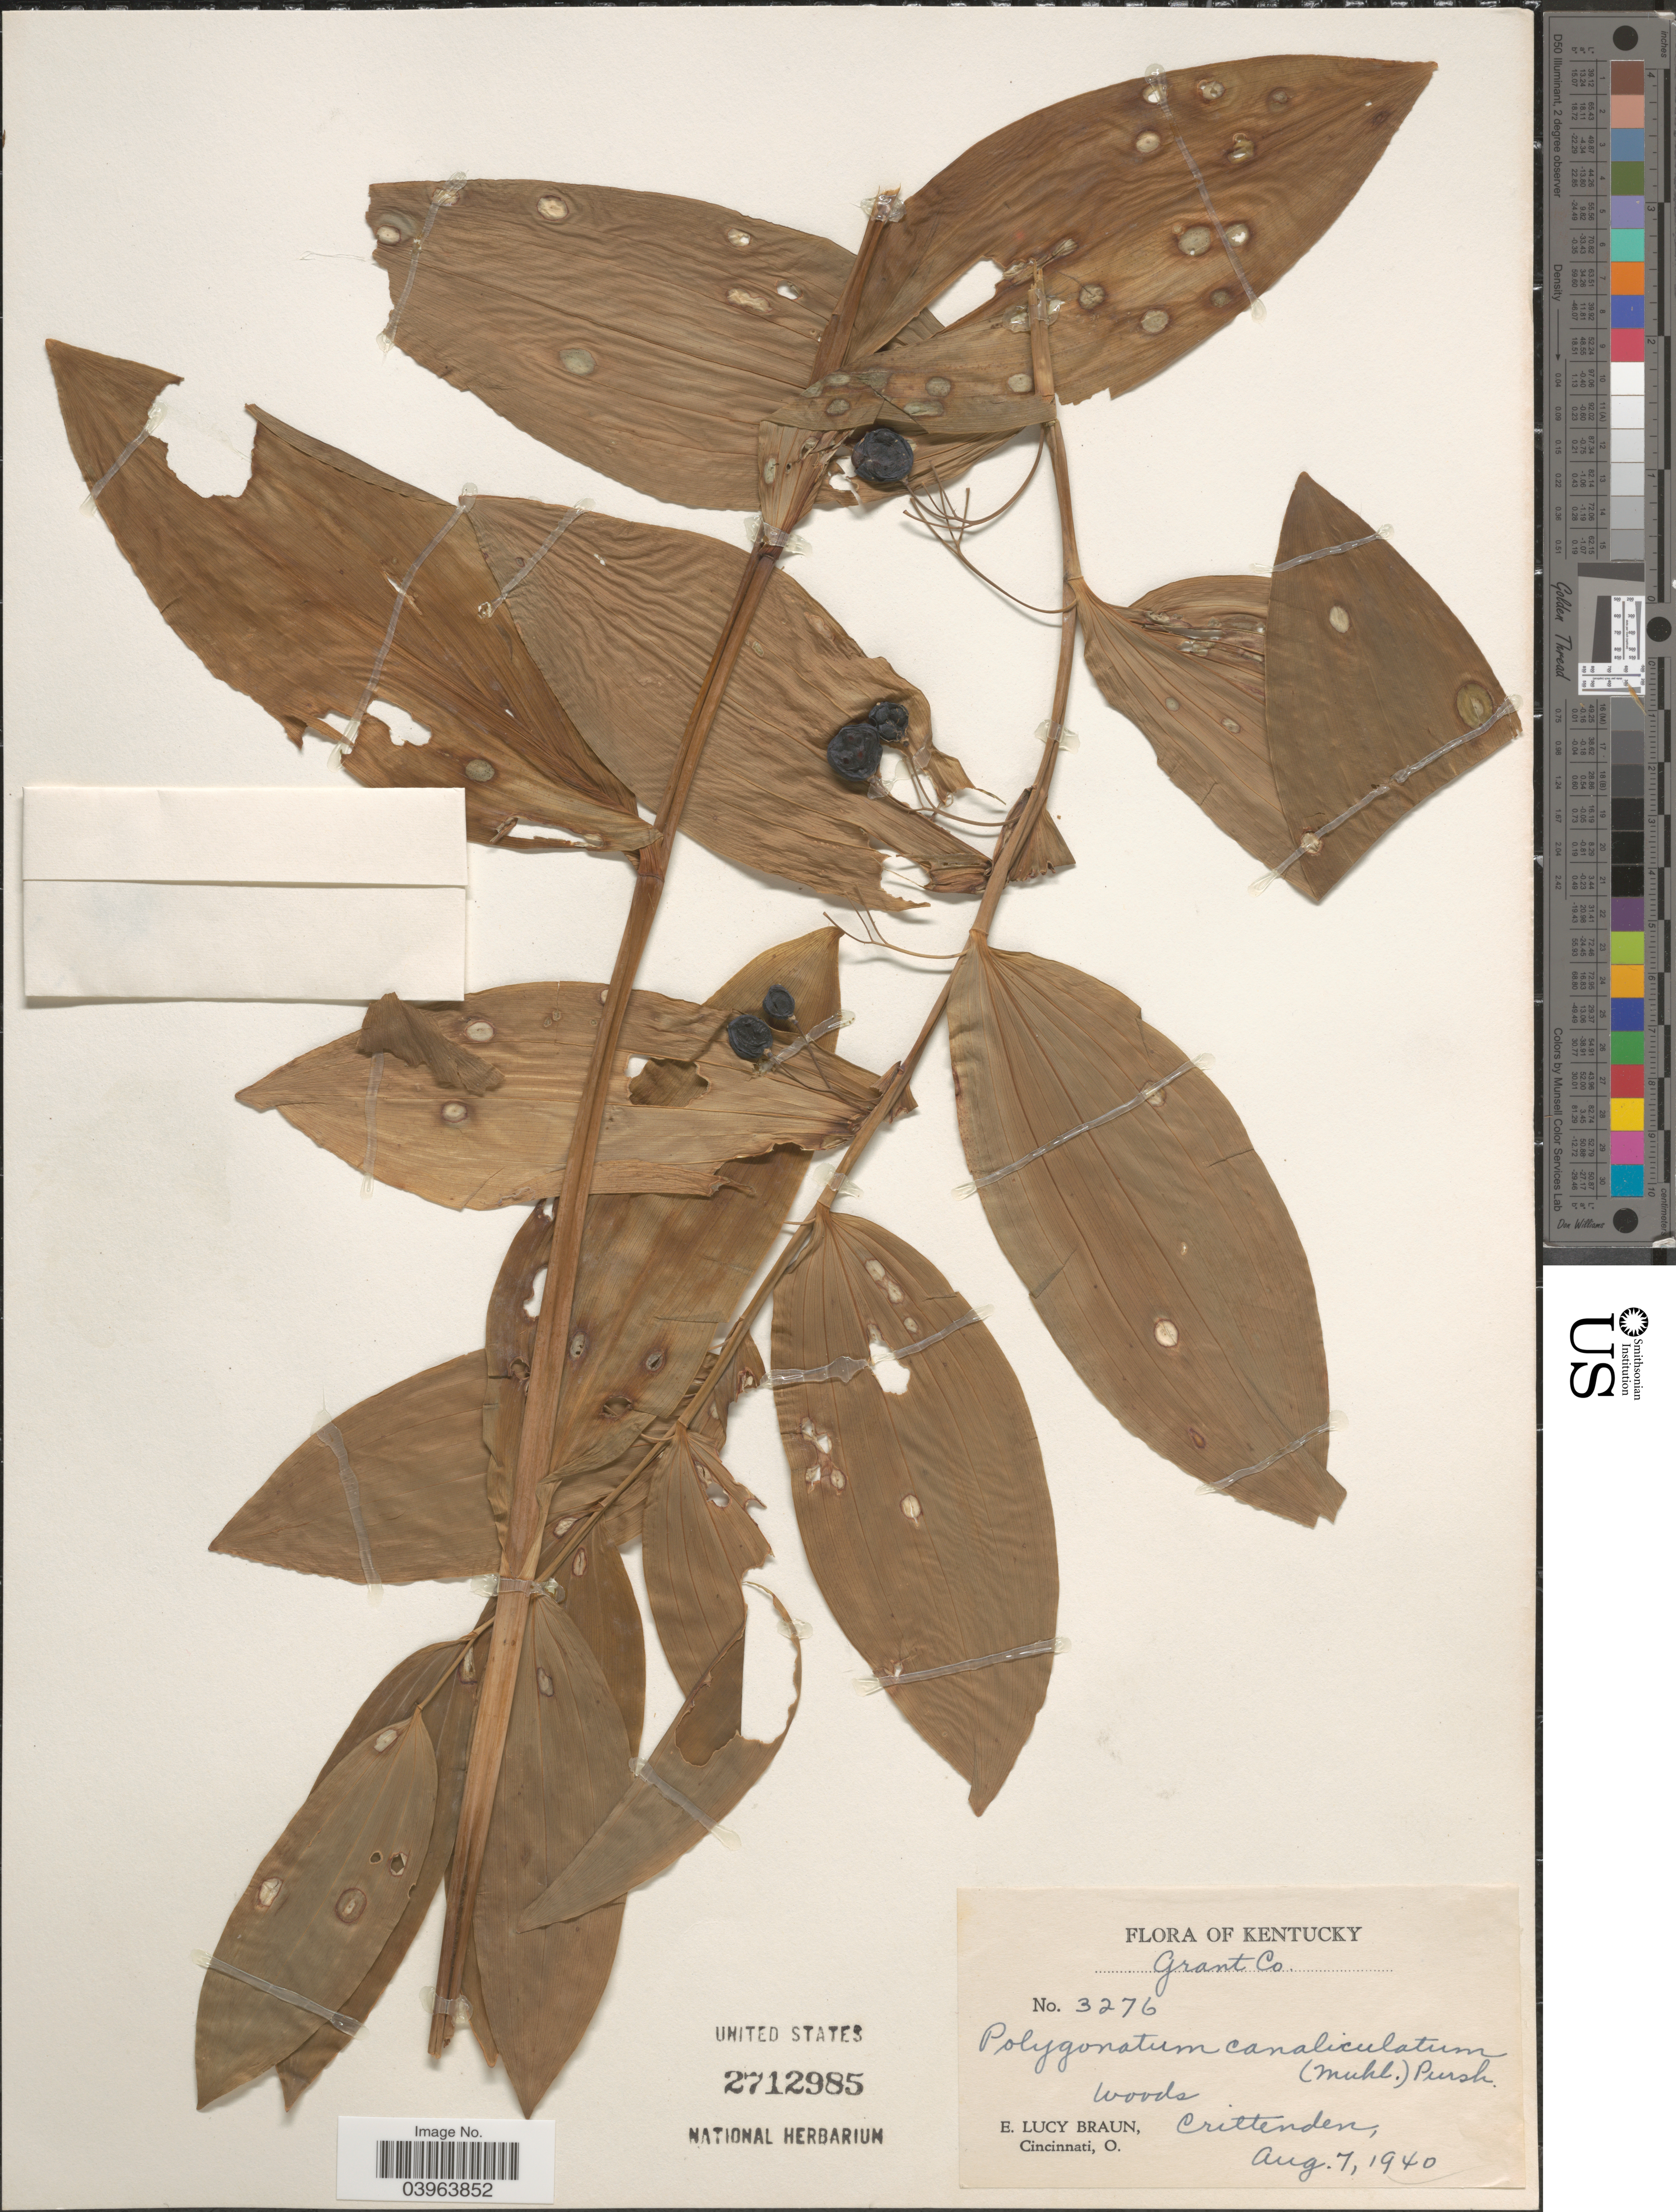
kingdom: Plantae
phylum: Tracheophyta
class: Liliopsida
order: Asparagales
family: Asparagaceae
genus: Polygonatum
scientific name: Polygonatum commutatum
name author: (Schult. f.) A. Dietr.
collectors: E. L. Braun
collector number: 3276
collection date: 1940-08-07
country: United States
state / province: Kentucky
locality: Grant Co. Crittenden.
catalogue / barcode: US 2712985